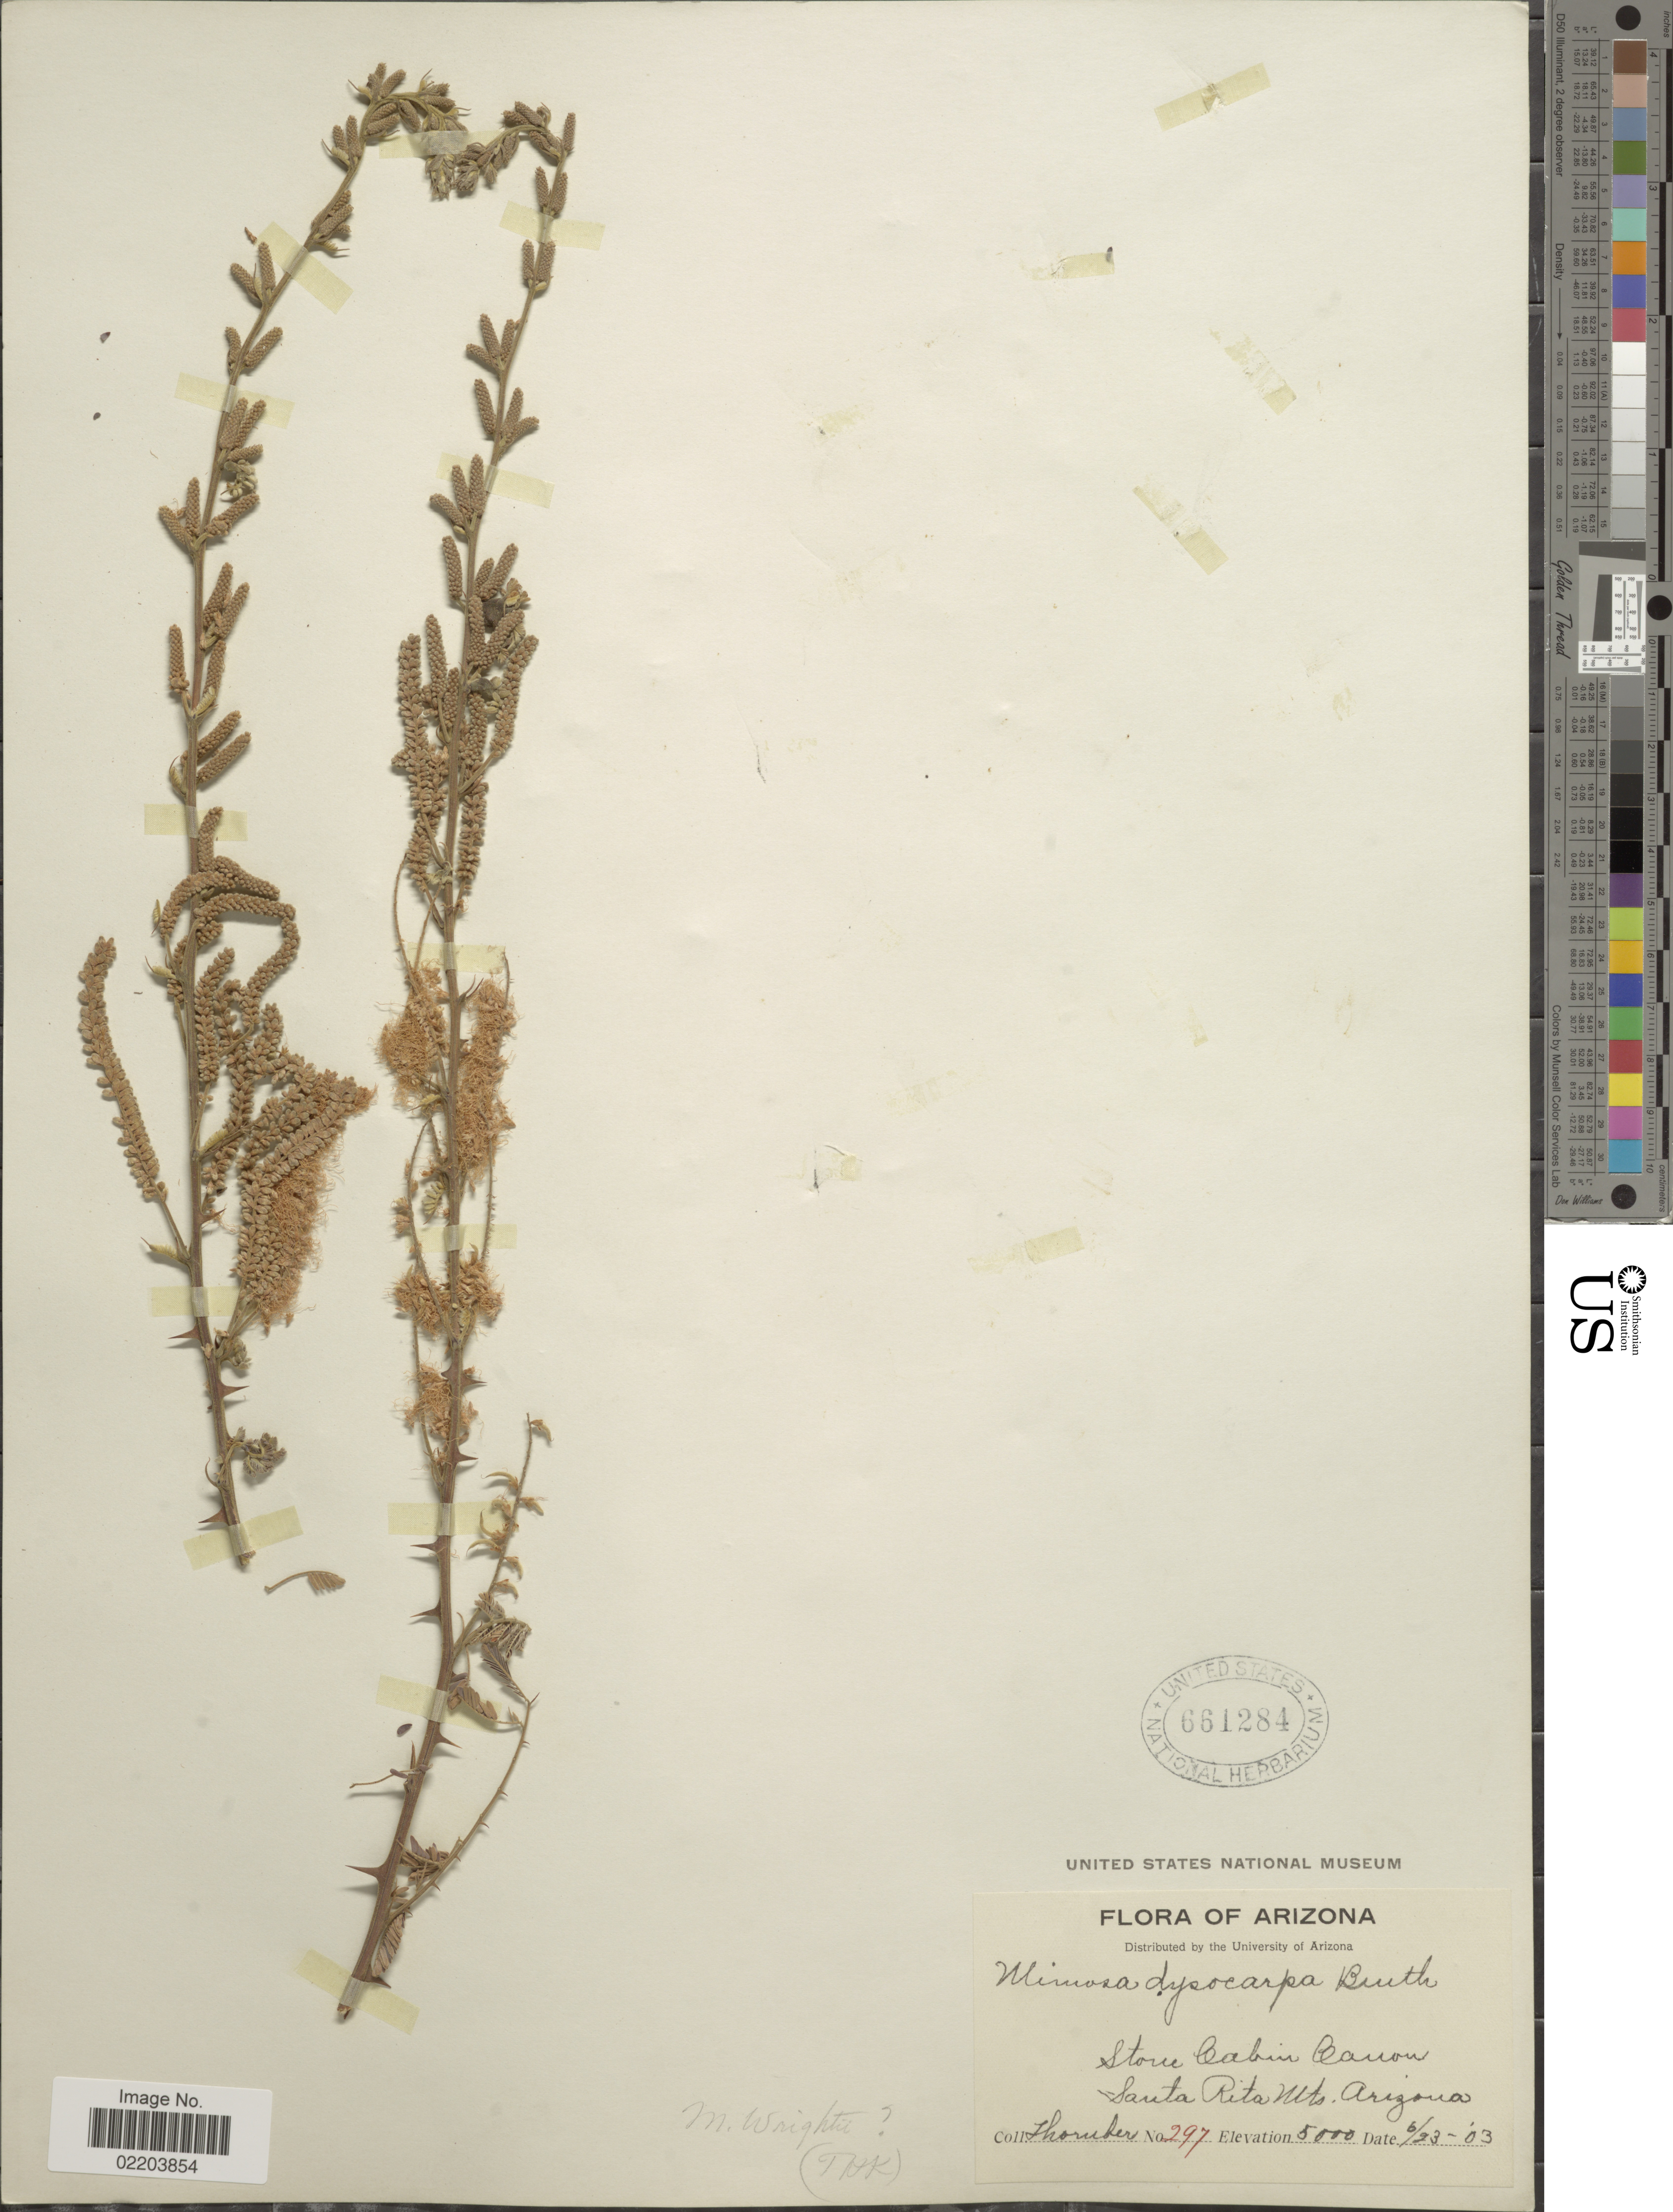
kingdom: Plantae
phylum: Tracheophyta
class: Magnoliopsida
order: Fabales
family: Fabaceae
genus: Mimosa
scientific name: Mimosa wrightii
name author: A. Gray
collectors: Thorubers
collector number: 297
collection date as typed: Transcribed d/m/y: 23/6/03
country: United States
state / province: Arizona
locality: Stone Cabin Canon, Santa Rita Mts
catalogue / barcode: US 661284